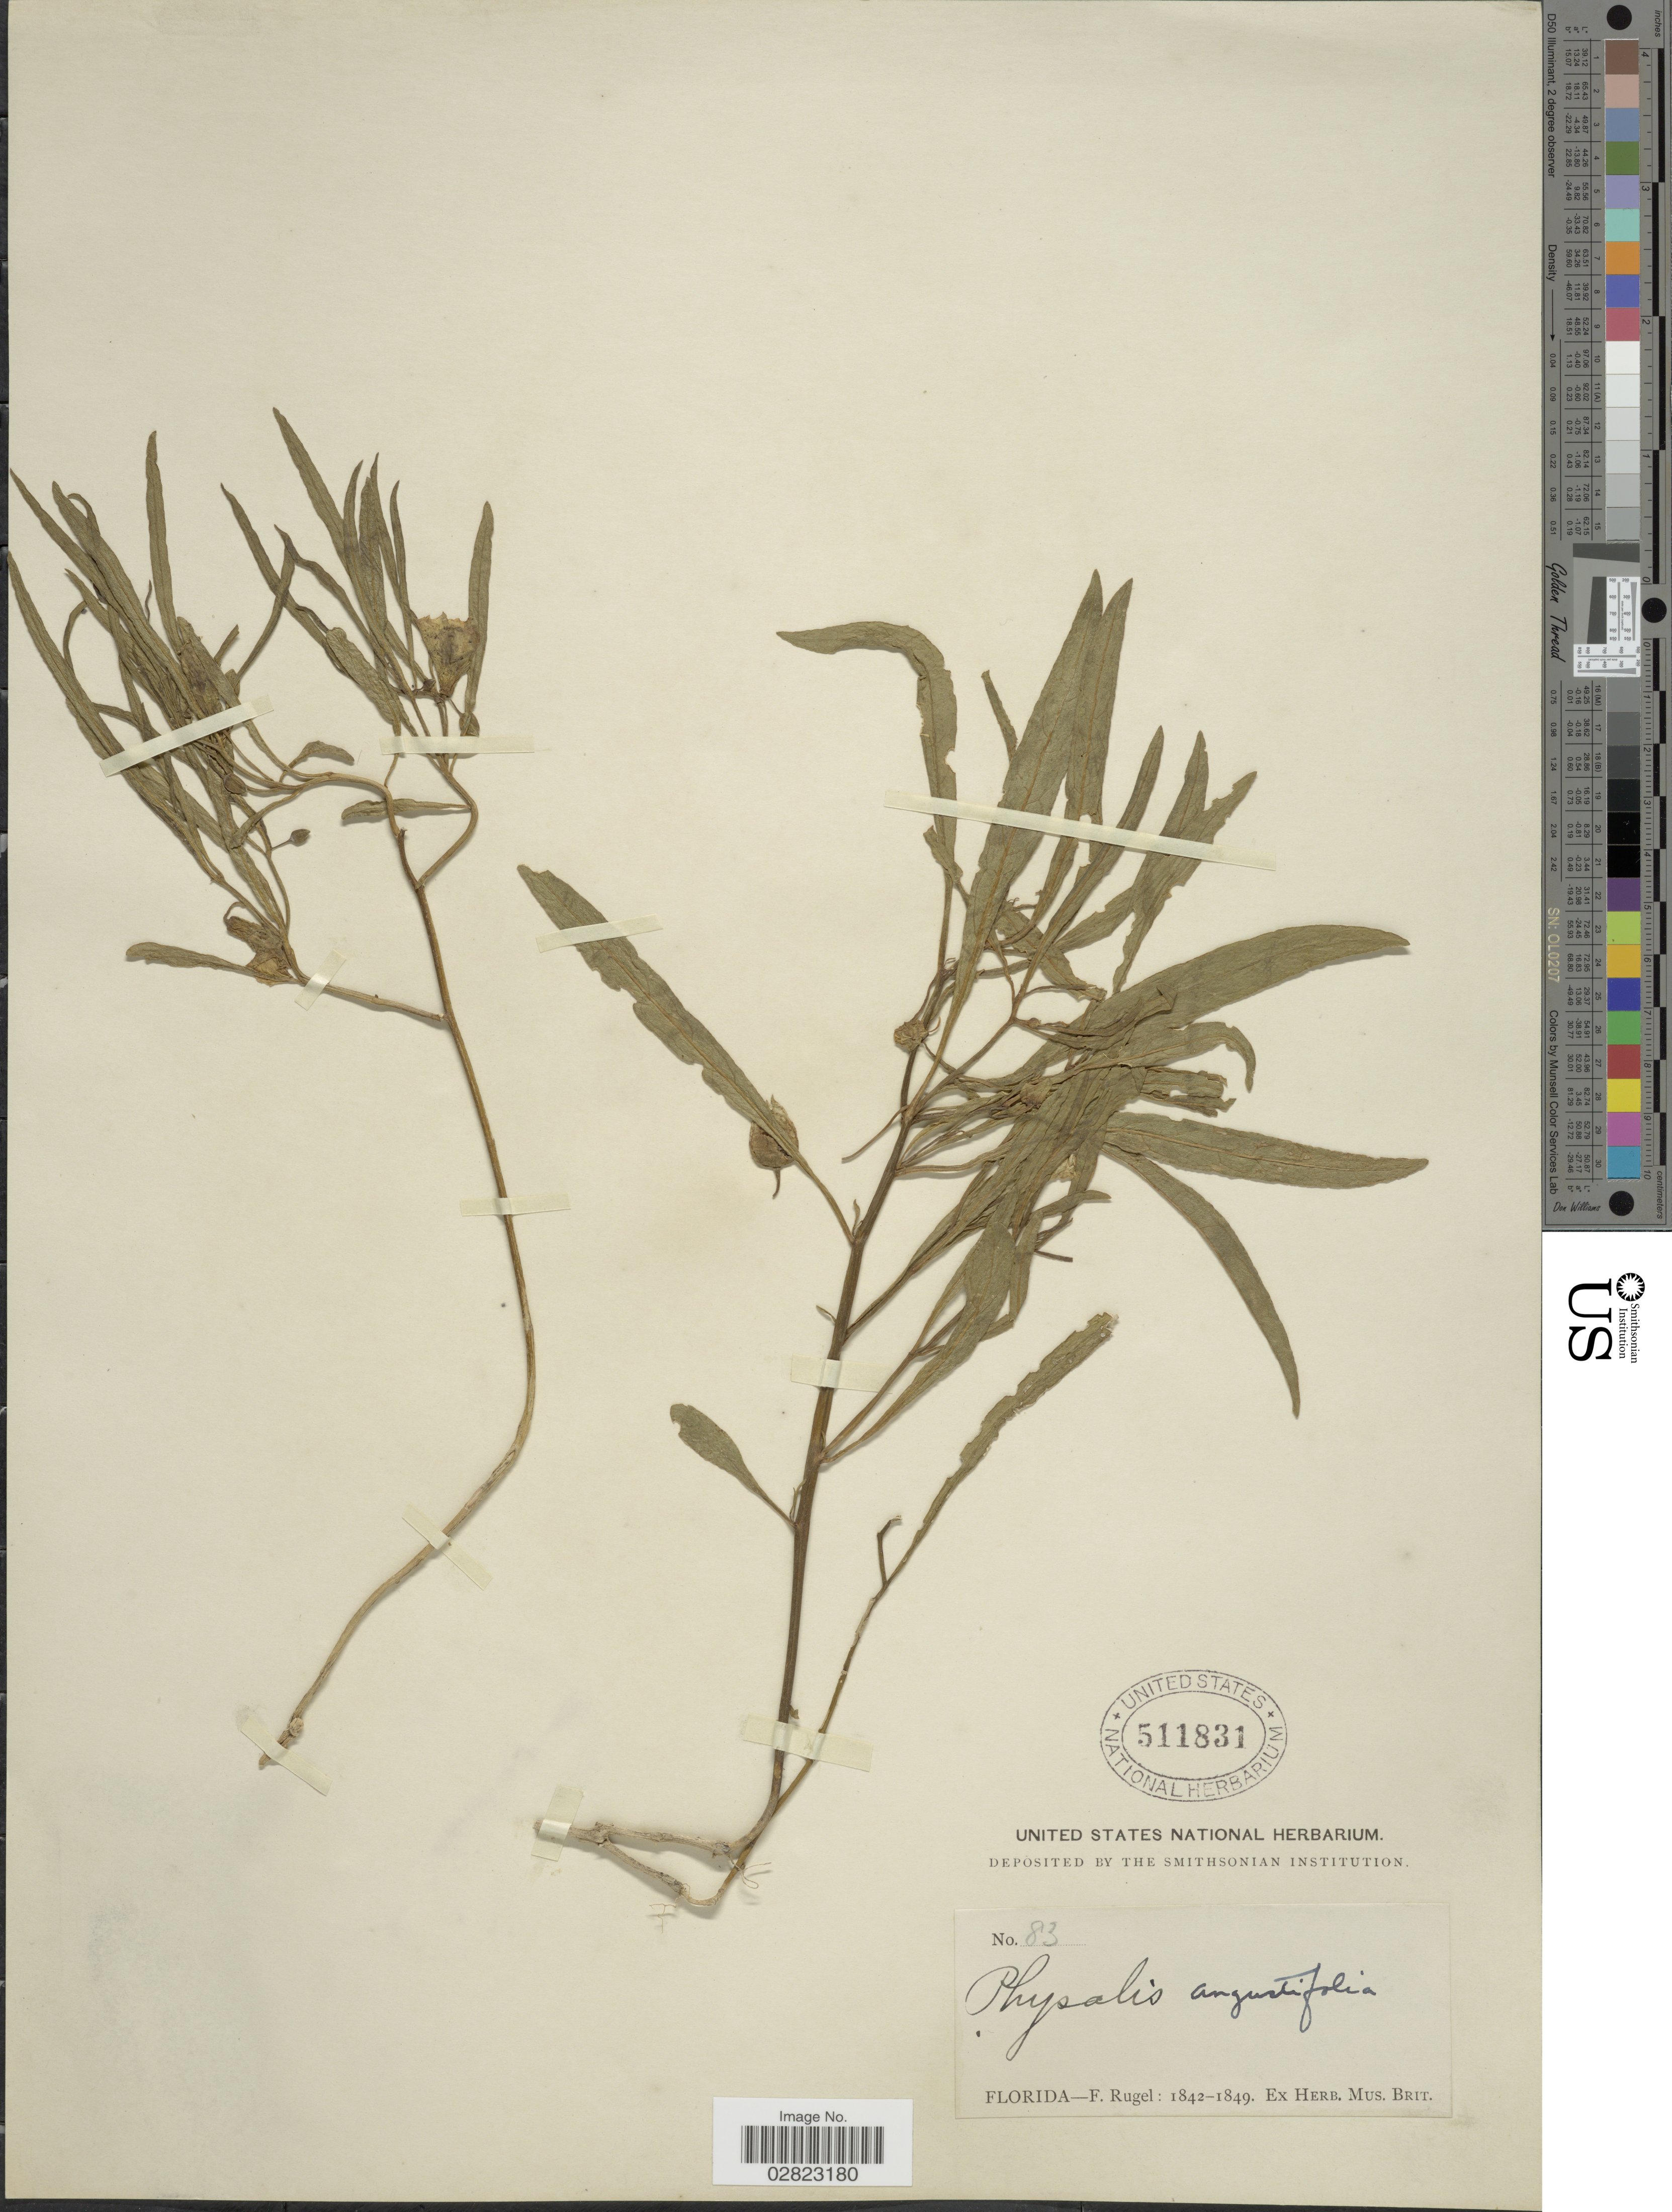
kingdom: Plantae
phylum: Tracheophyta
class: Magnoliopsida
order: Solanales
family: Solanaceae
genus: Physalis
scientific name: Physalis angustifolia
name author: Nutt.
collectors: F. Rugel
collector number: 83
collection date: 1842/1849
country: United States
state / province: Florida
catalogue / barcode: US 511831